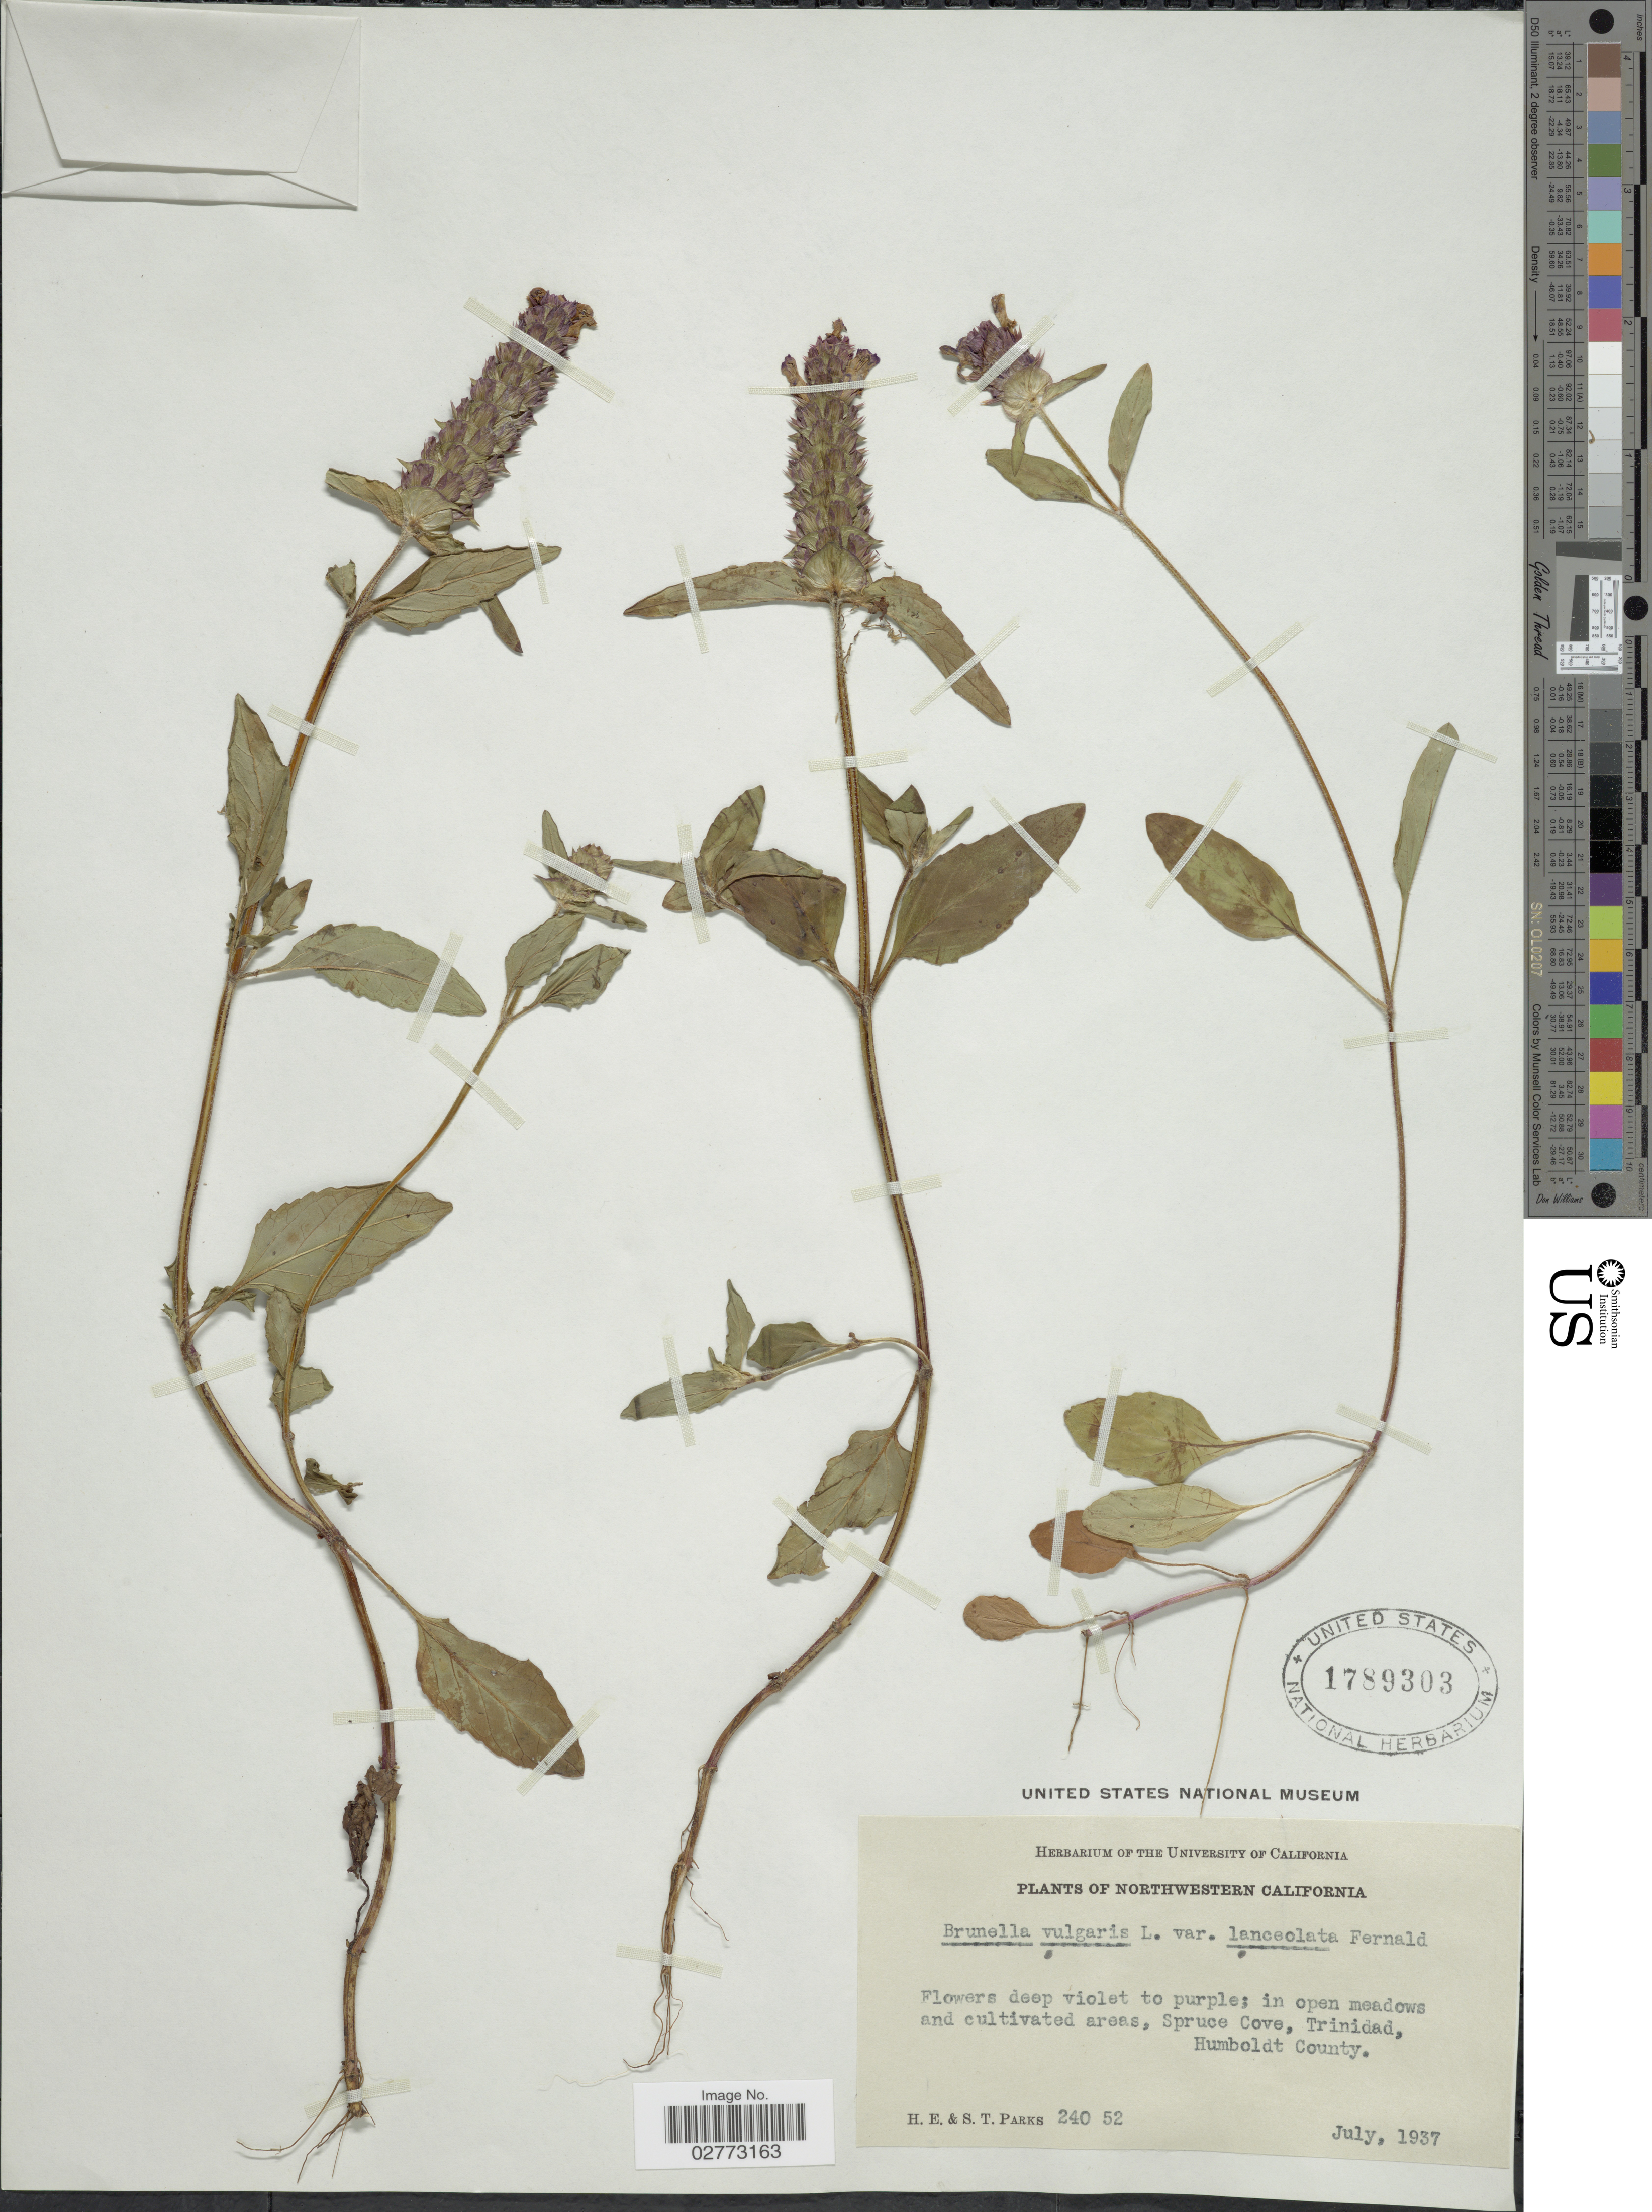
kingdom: Plantae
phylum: Tracheophyta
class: Magnoliopsida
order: Lamiales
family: Lamiaceae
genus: Prunella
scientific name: Prunella vulgaris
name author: L.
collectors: H. E. Parks & S. Parks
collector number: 24052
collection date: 1937-07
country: United States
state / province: California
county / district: Humboldt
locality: Northwestern California, Spruce Cove, Trinidad, Humboldt County.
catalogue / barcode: US 1789303